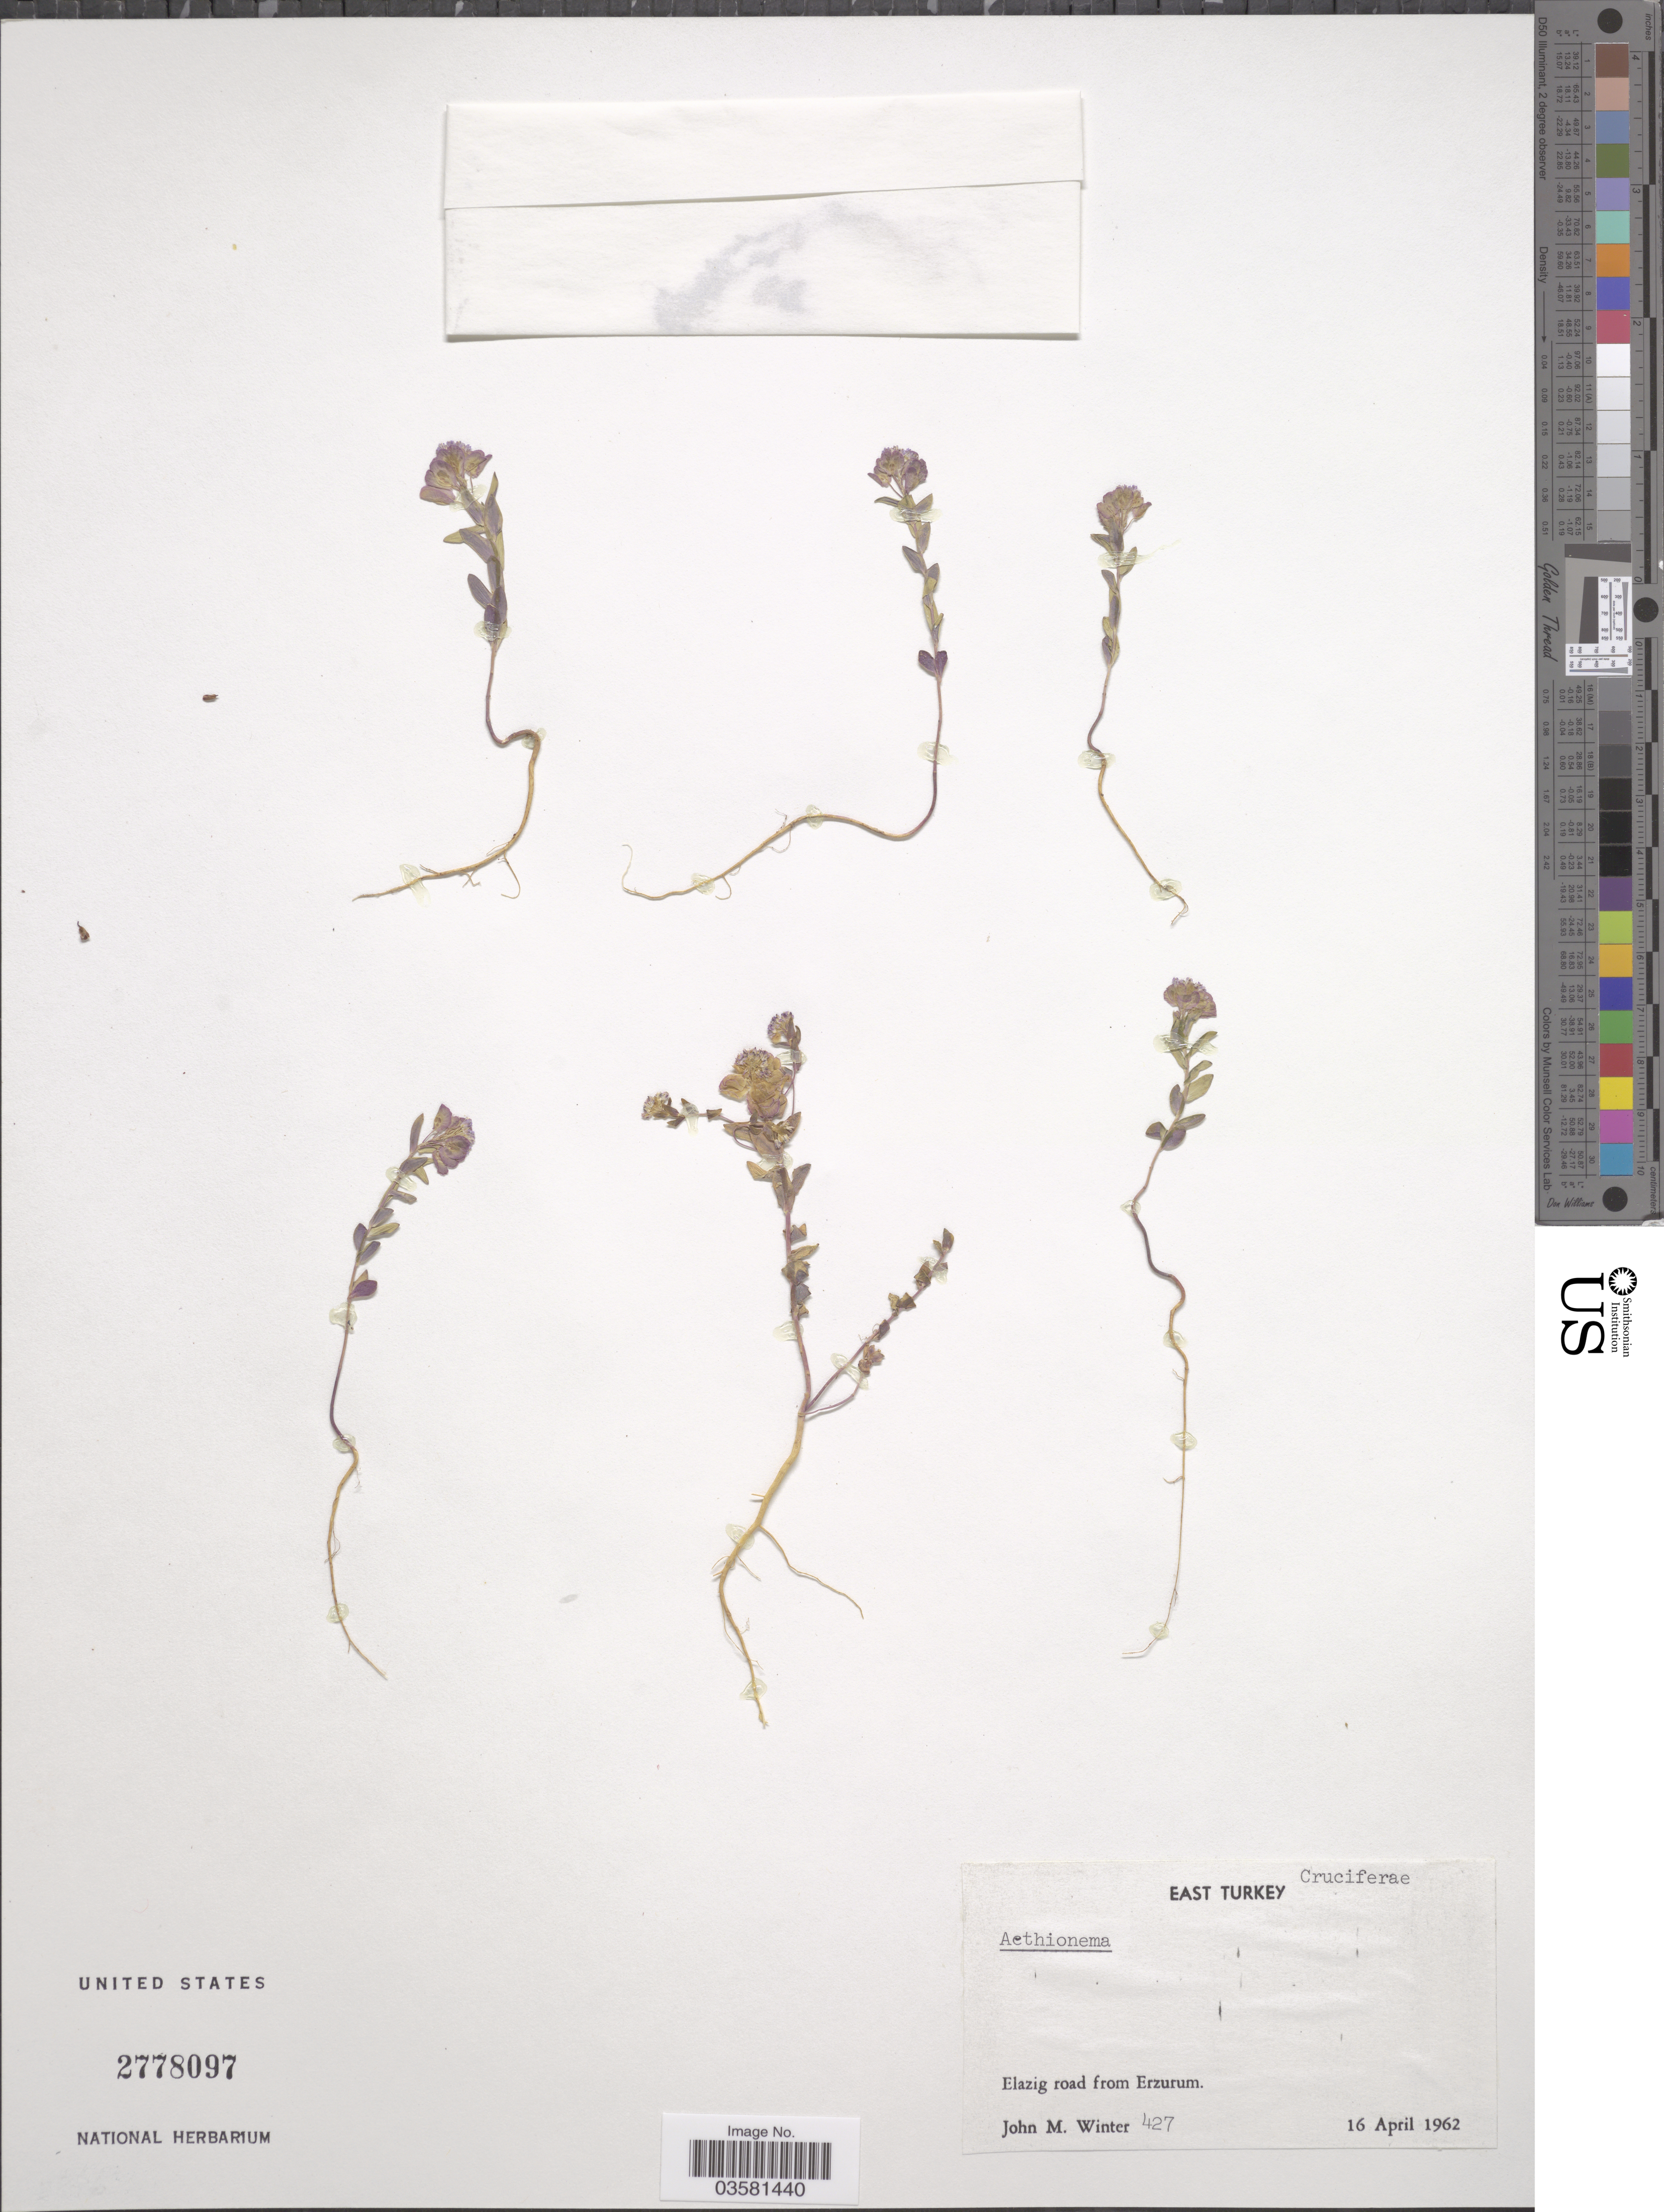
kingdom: Plantae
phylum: Tracheophyta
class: Magnoliopsida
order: Brassicales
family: Brassicaceae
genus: Aethionema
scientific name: Aethionema sp.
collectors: J. M. Winter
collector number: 427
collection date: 1962-04-16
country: Turkey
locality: Elazig road from Erzurum.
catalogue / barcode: US 2778097